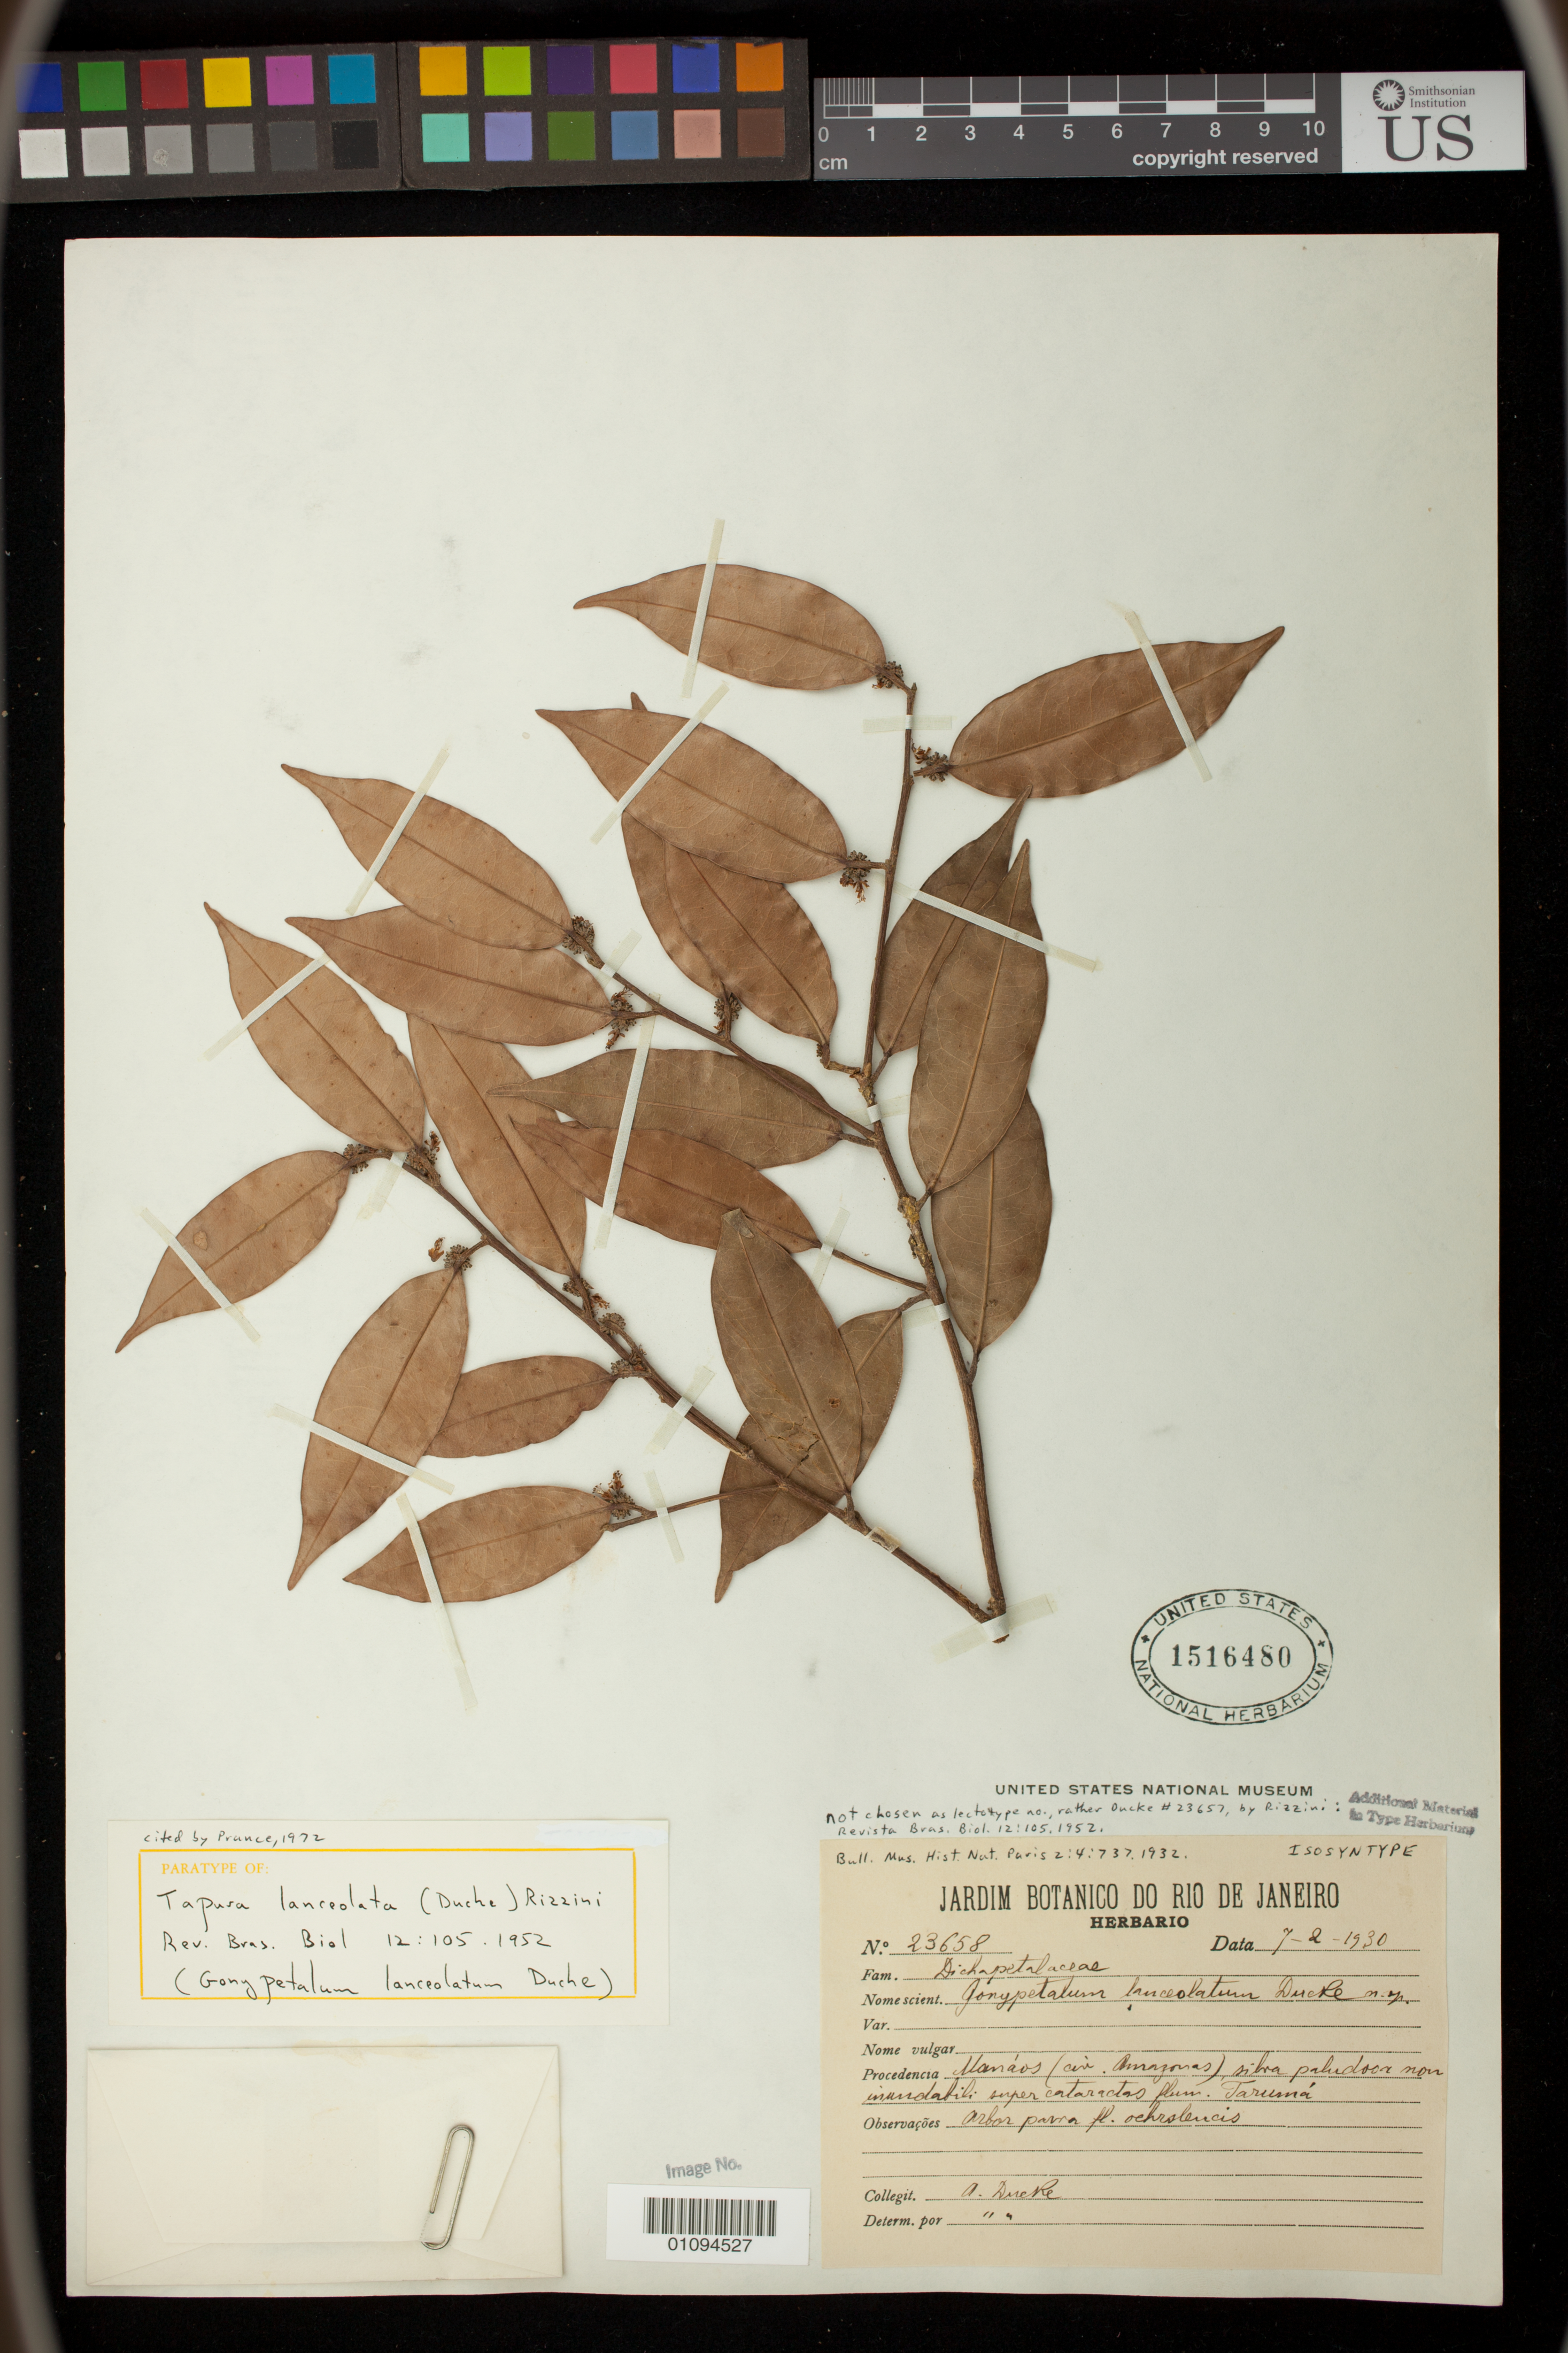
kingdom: Plantae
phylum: Tracheophyta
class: Magnoliopsida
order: Malpighiales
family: Dichapetalaceae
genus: Gonypetalum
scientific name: Gonypetalum lanceolatum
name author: Ducke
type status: Isosyntype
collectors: A. Ducke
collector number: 23658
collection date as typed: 7 Feb 1930 or 2 Jul 1930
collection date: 1930-02-07 or 1930-07-02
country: Brazil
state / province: Amazonas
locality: Manaus.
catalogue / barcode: US 1516480